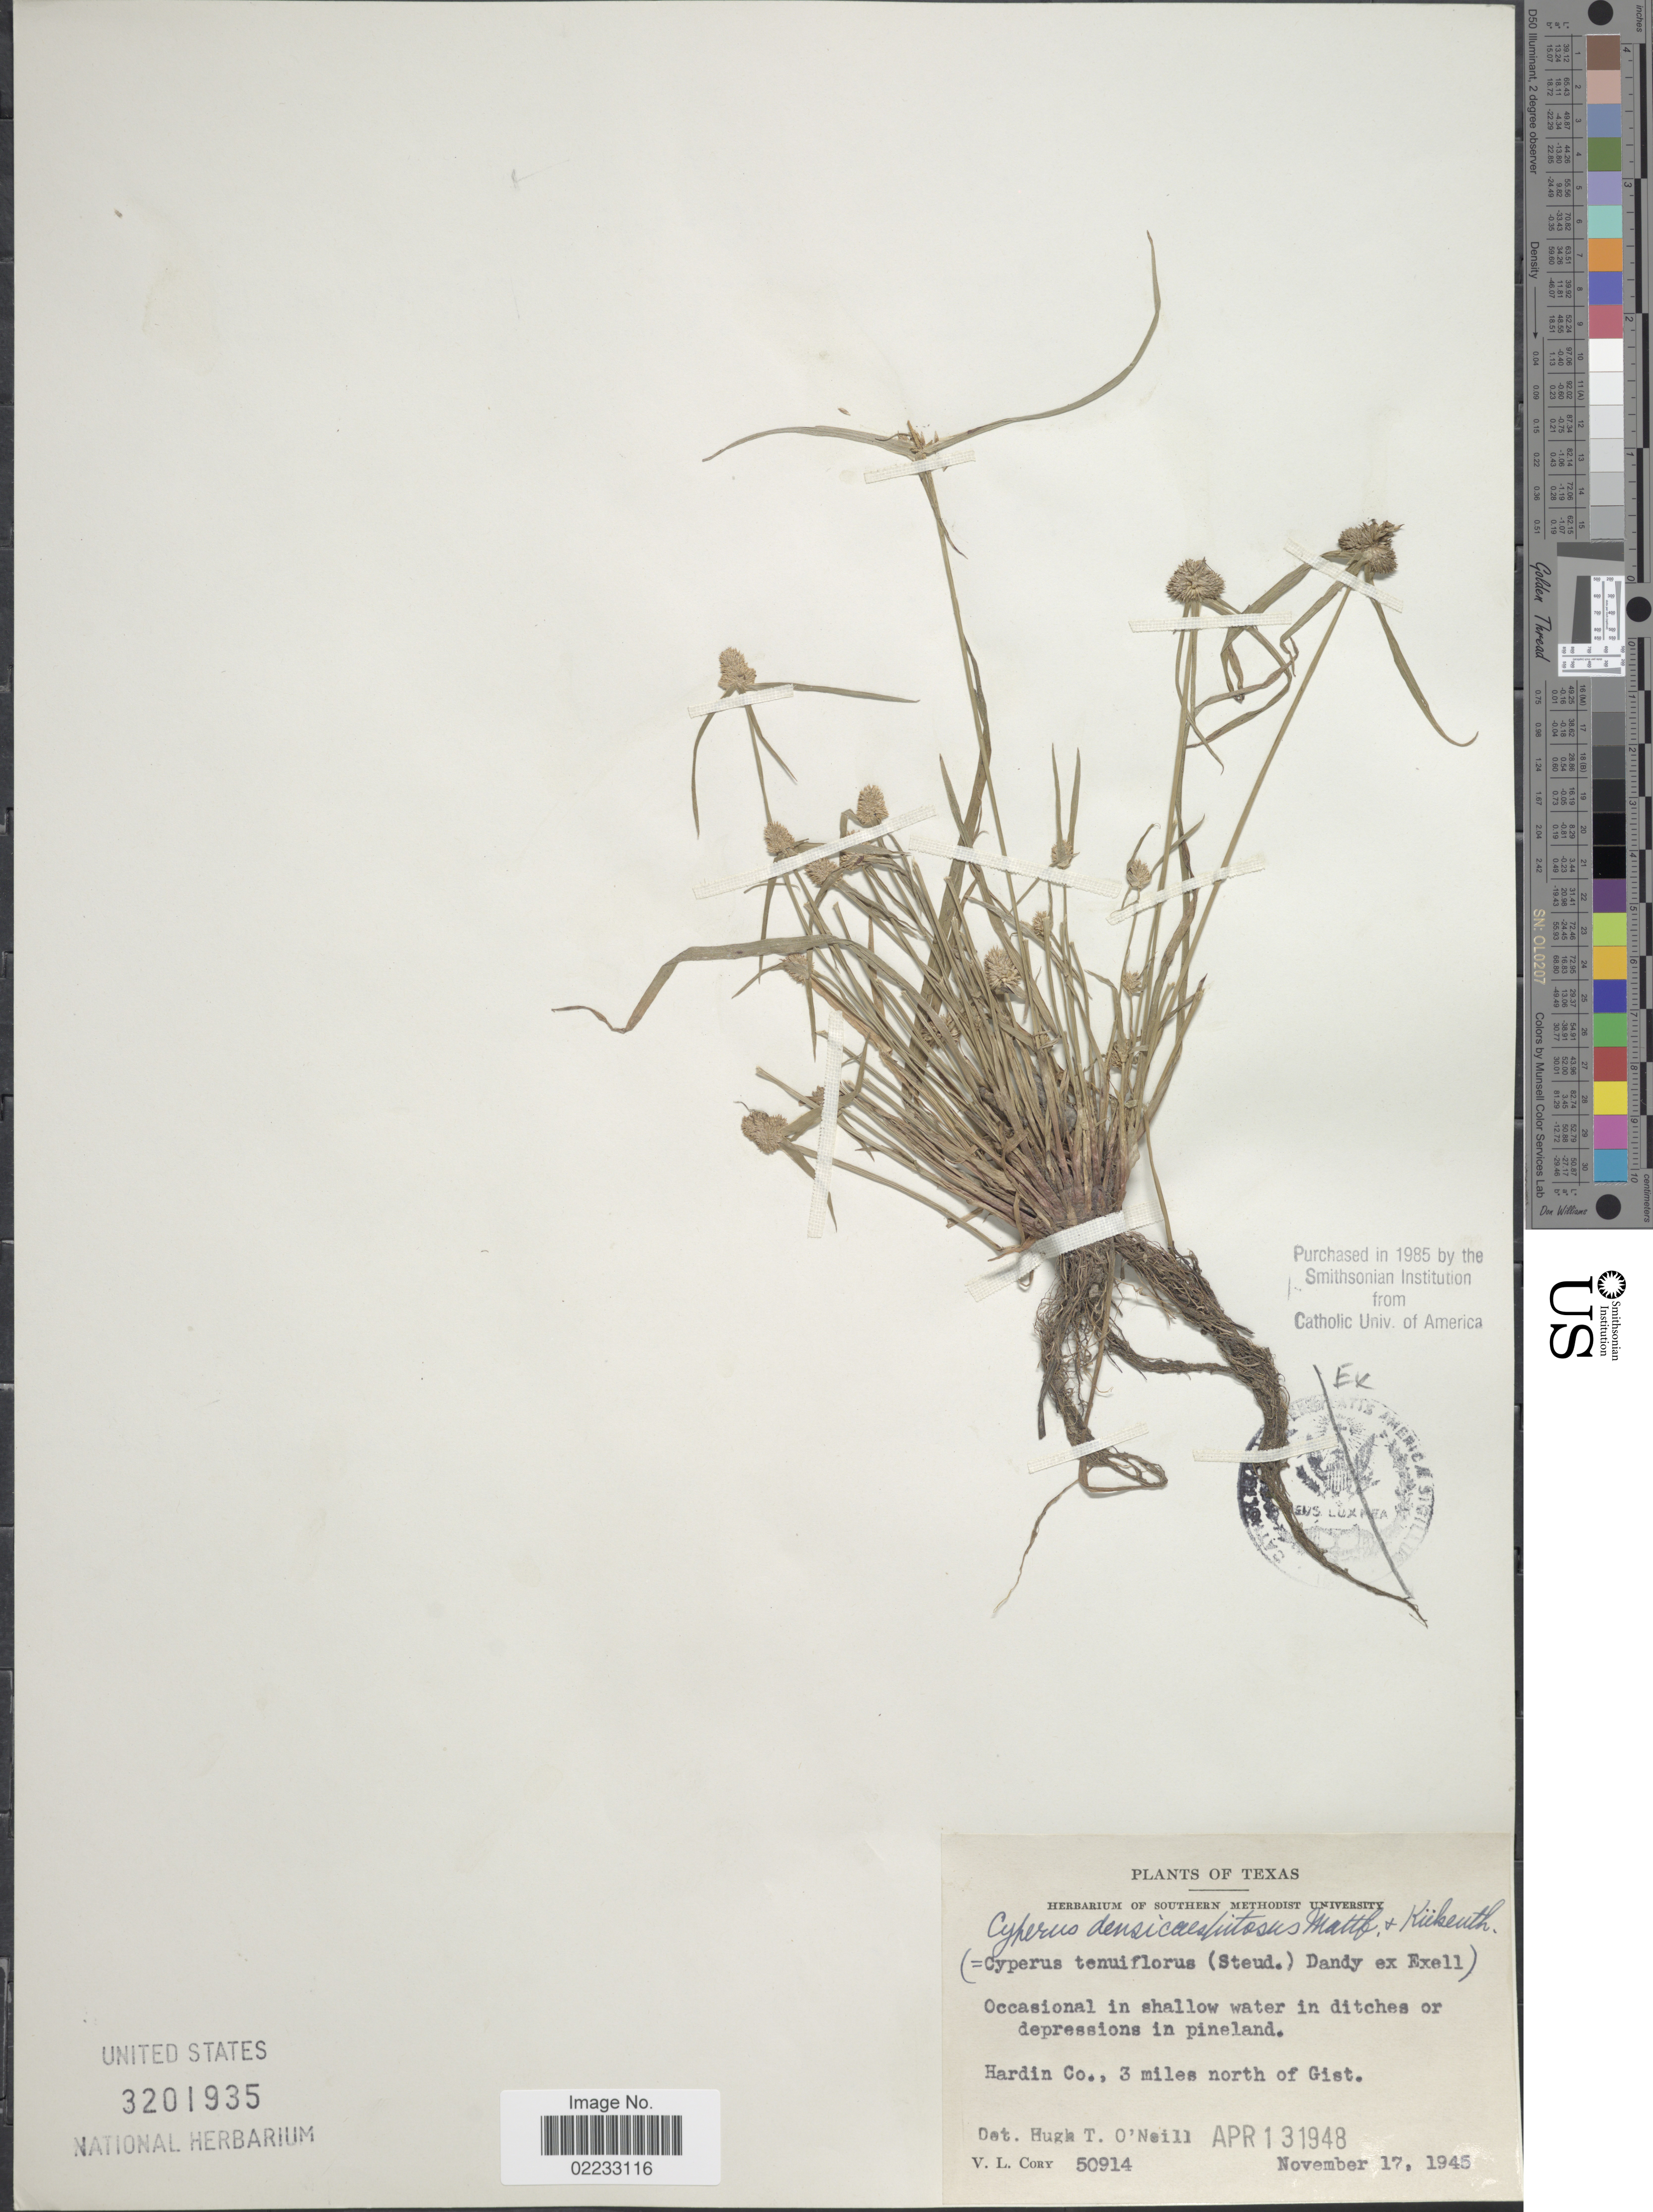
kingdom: Plantae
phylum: Tracheophyta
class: Liliopsida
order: Poales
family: Cyperaceae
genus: Cyperus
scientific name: Cyperus hortensis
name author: (Salzm. ex Steud.) Dorr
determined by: Strong, Mark T., (BOT), Smithsonian Institution - National Museum of Natural History (UNITED STATES)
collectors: V. Cory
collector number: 50914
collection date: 1945-11-17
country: United States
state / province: Texas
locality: Hardin Co., 3 miles north of Gist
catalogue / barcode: US 3201935